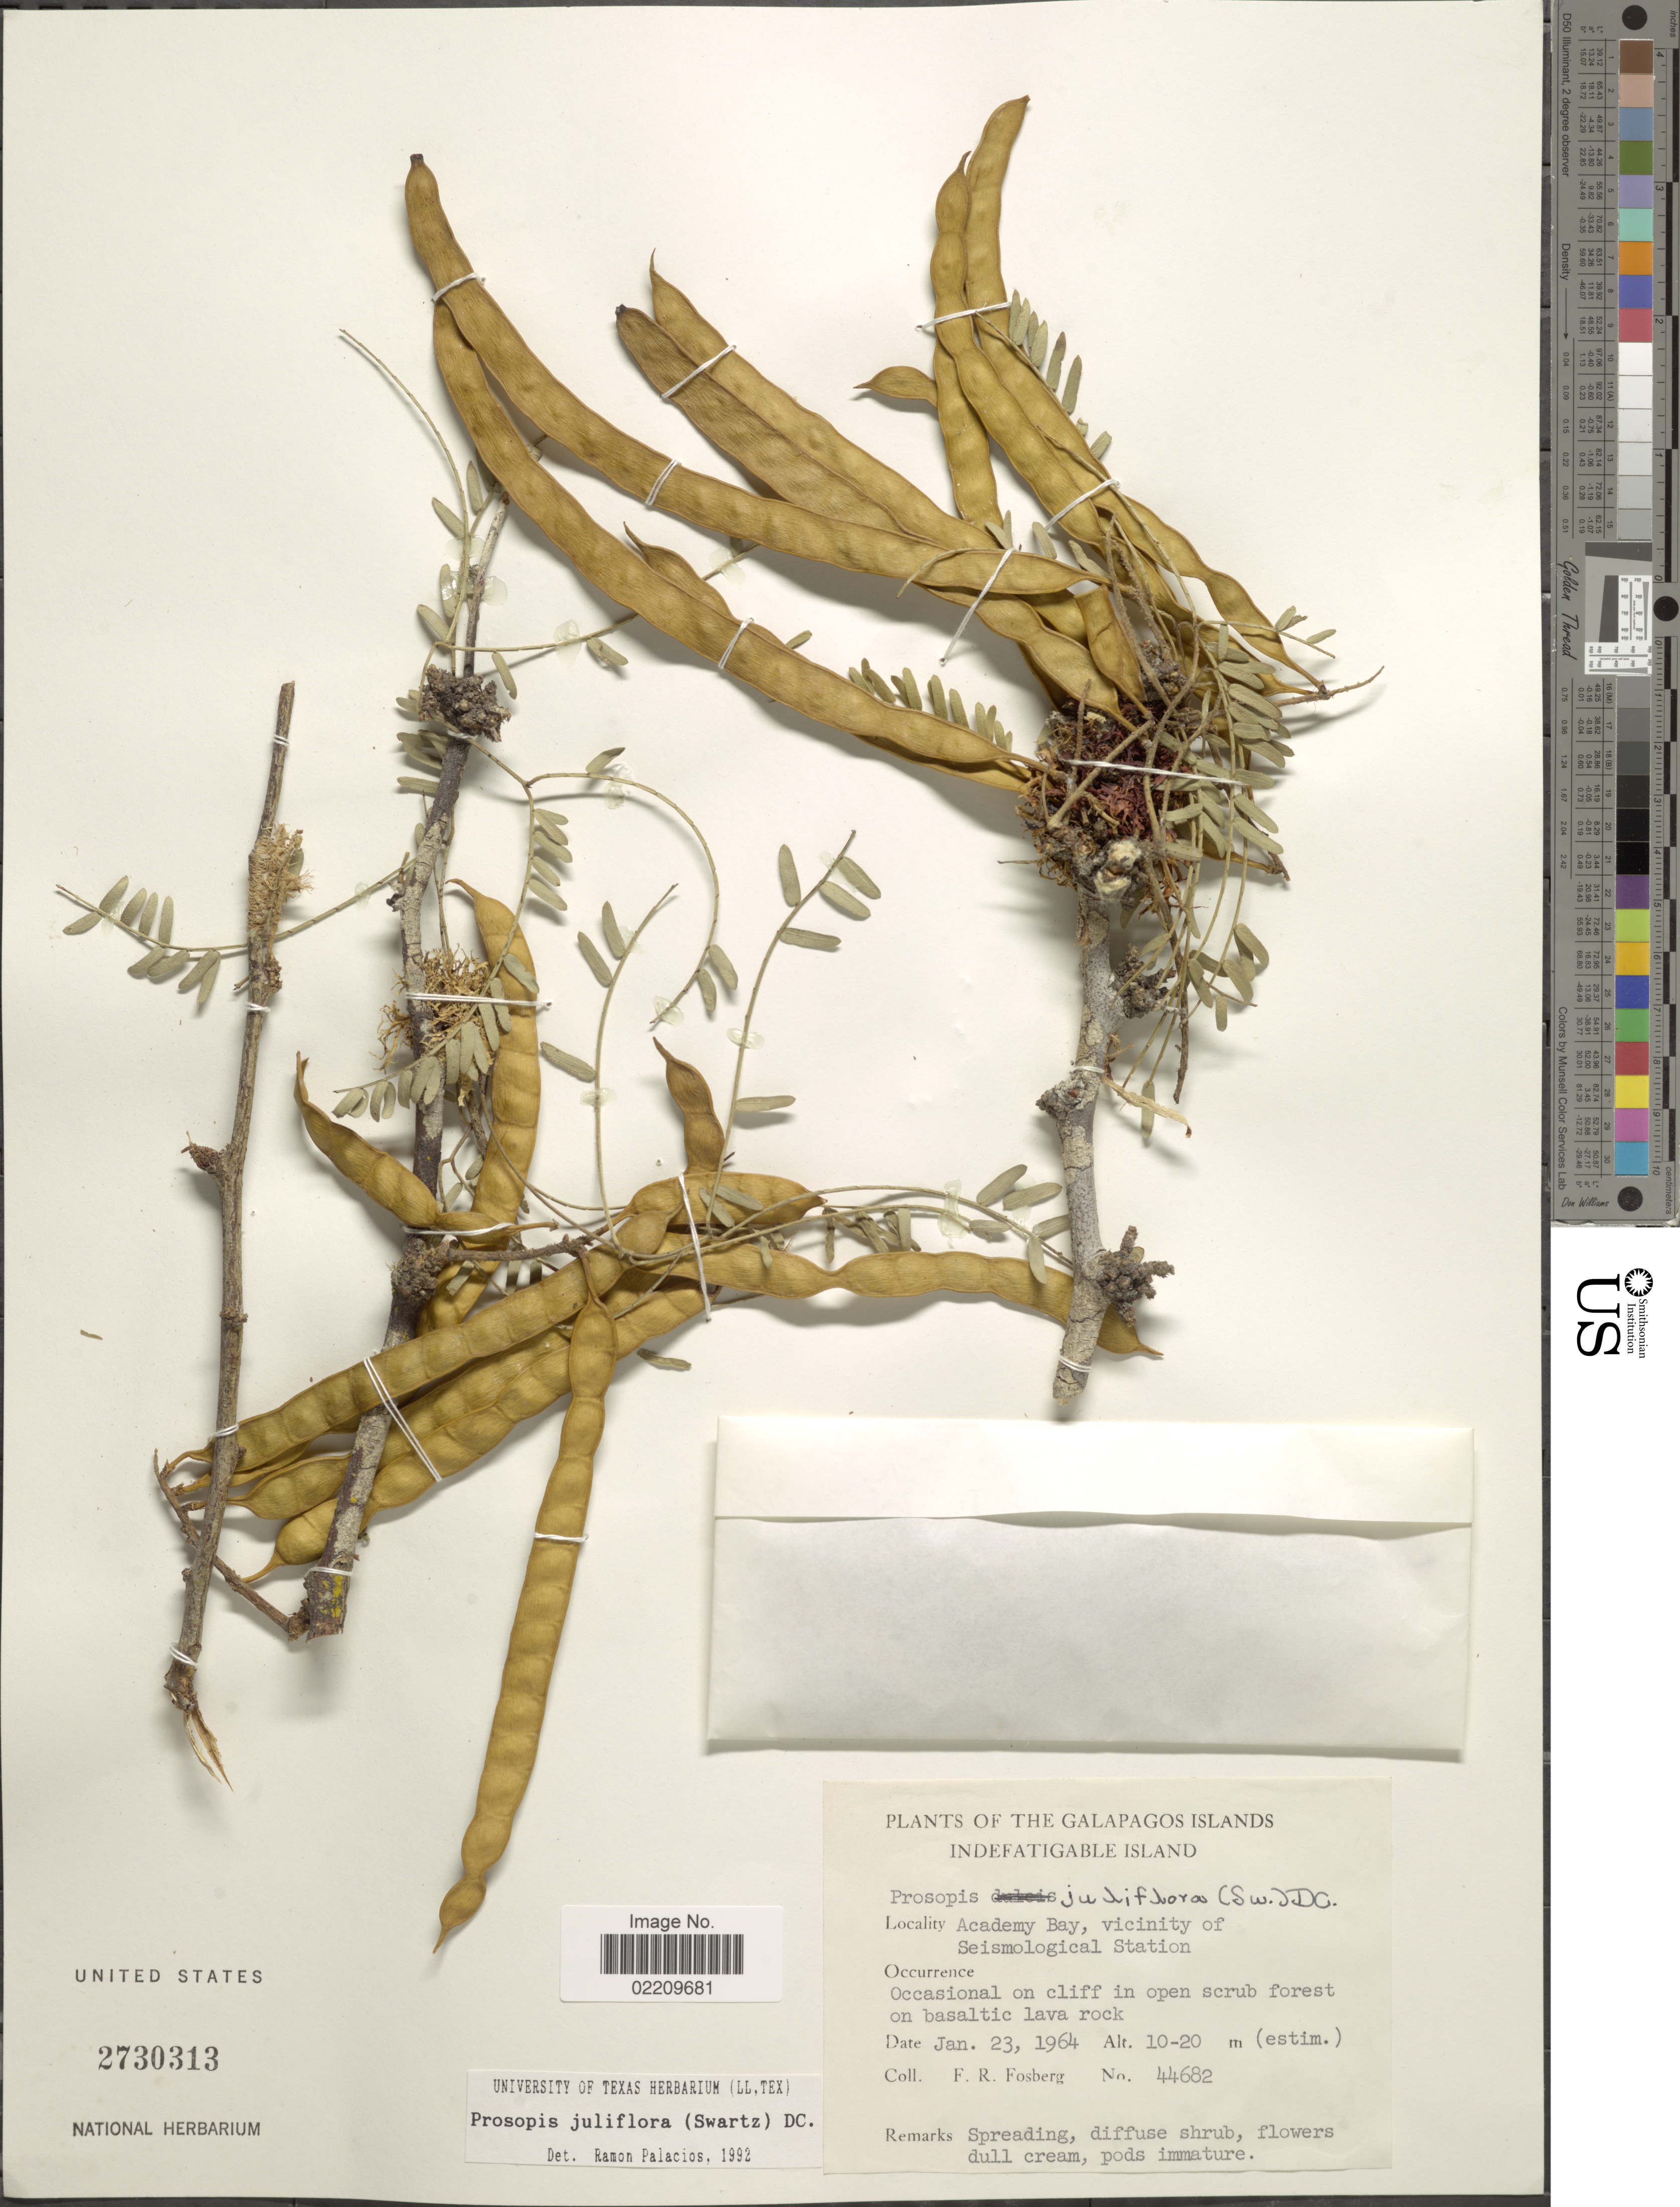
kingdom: Plantae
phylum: Tracheophyta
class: Magnoliopsida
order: Fabales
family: Fabaceae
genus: Neltuma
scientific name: Neltuma juliflora var. juliflora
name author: (Sw.) Raf.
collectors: F. R. Fosberg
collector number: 44682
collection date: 1964-01-23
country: Ecuador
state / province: Colón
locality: Galapagos Islands. Indefatigable Island. Academy Bay, vicinity of Seismological Station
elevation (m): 10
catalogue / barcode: US 2730313